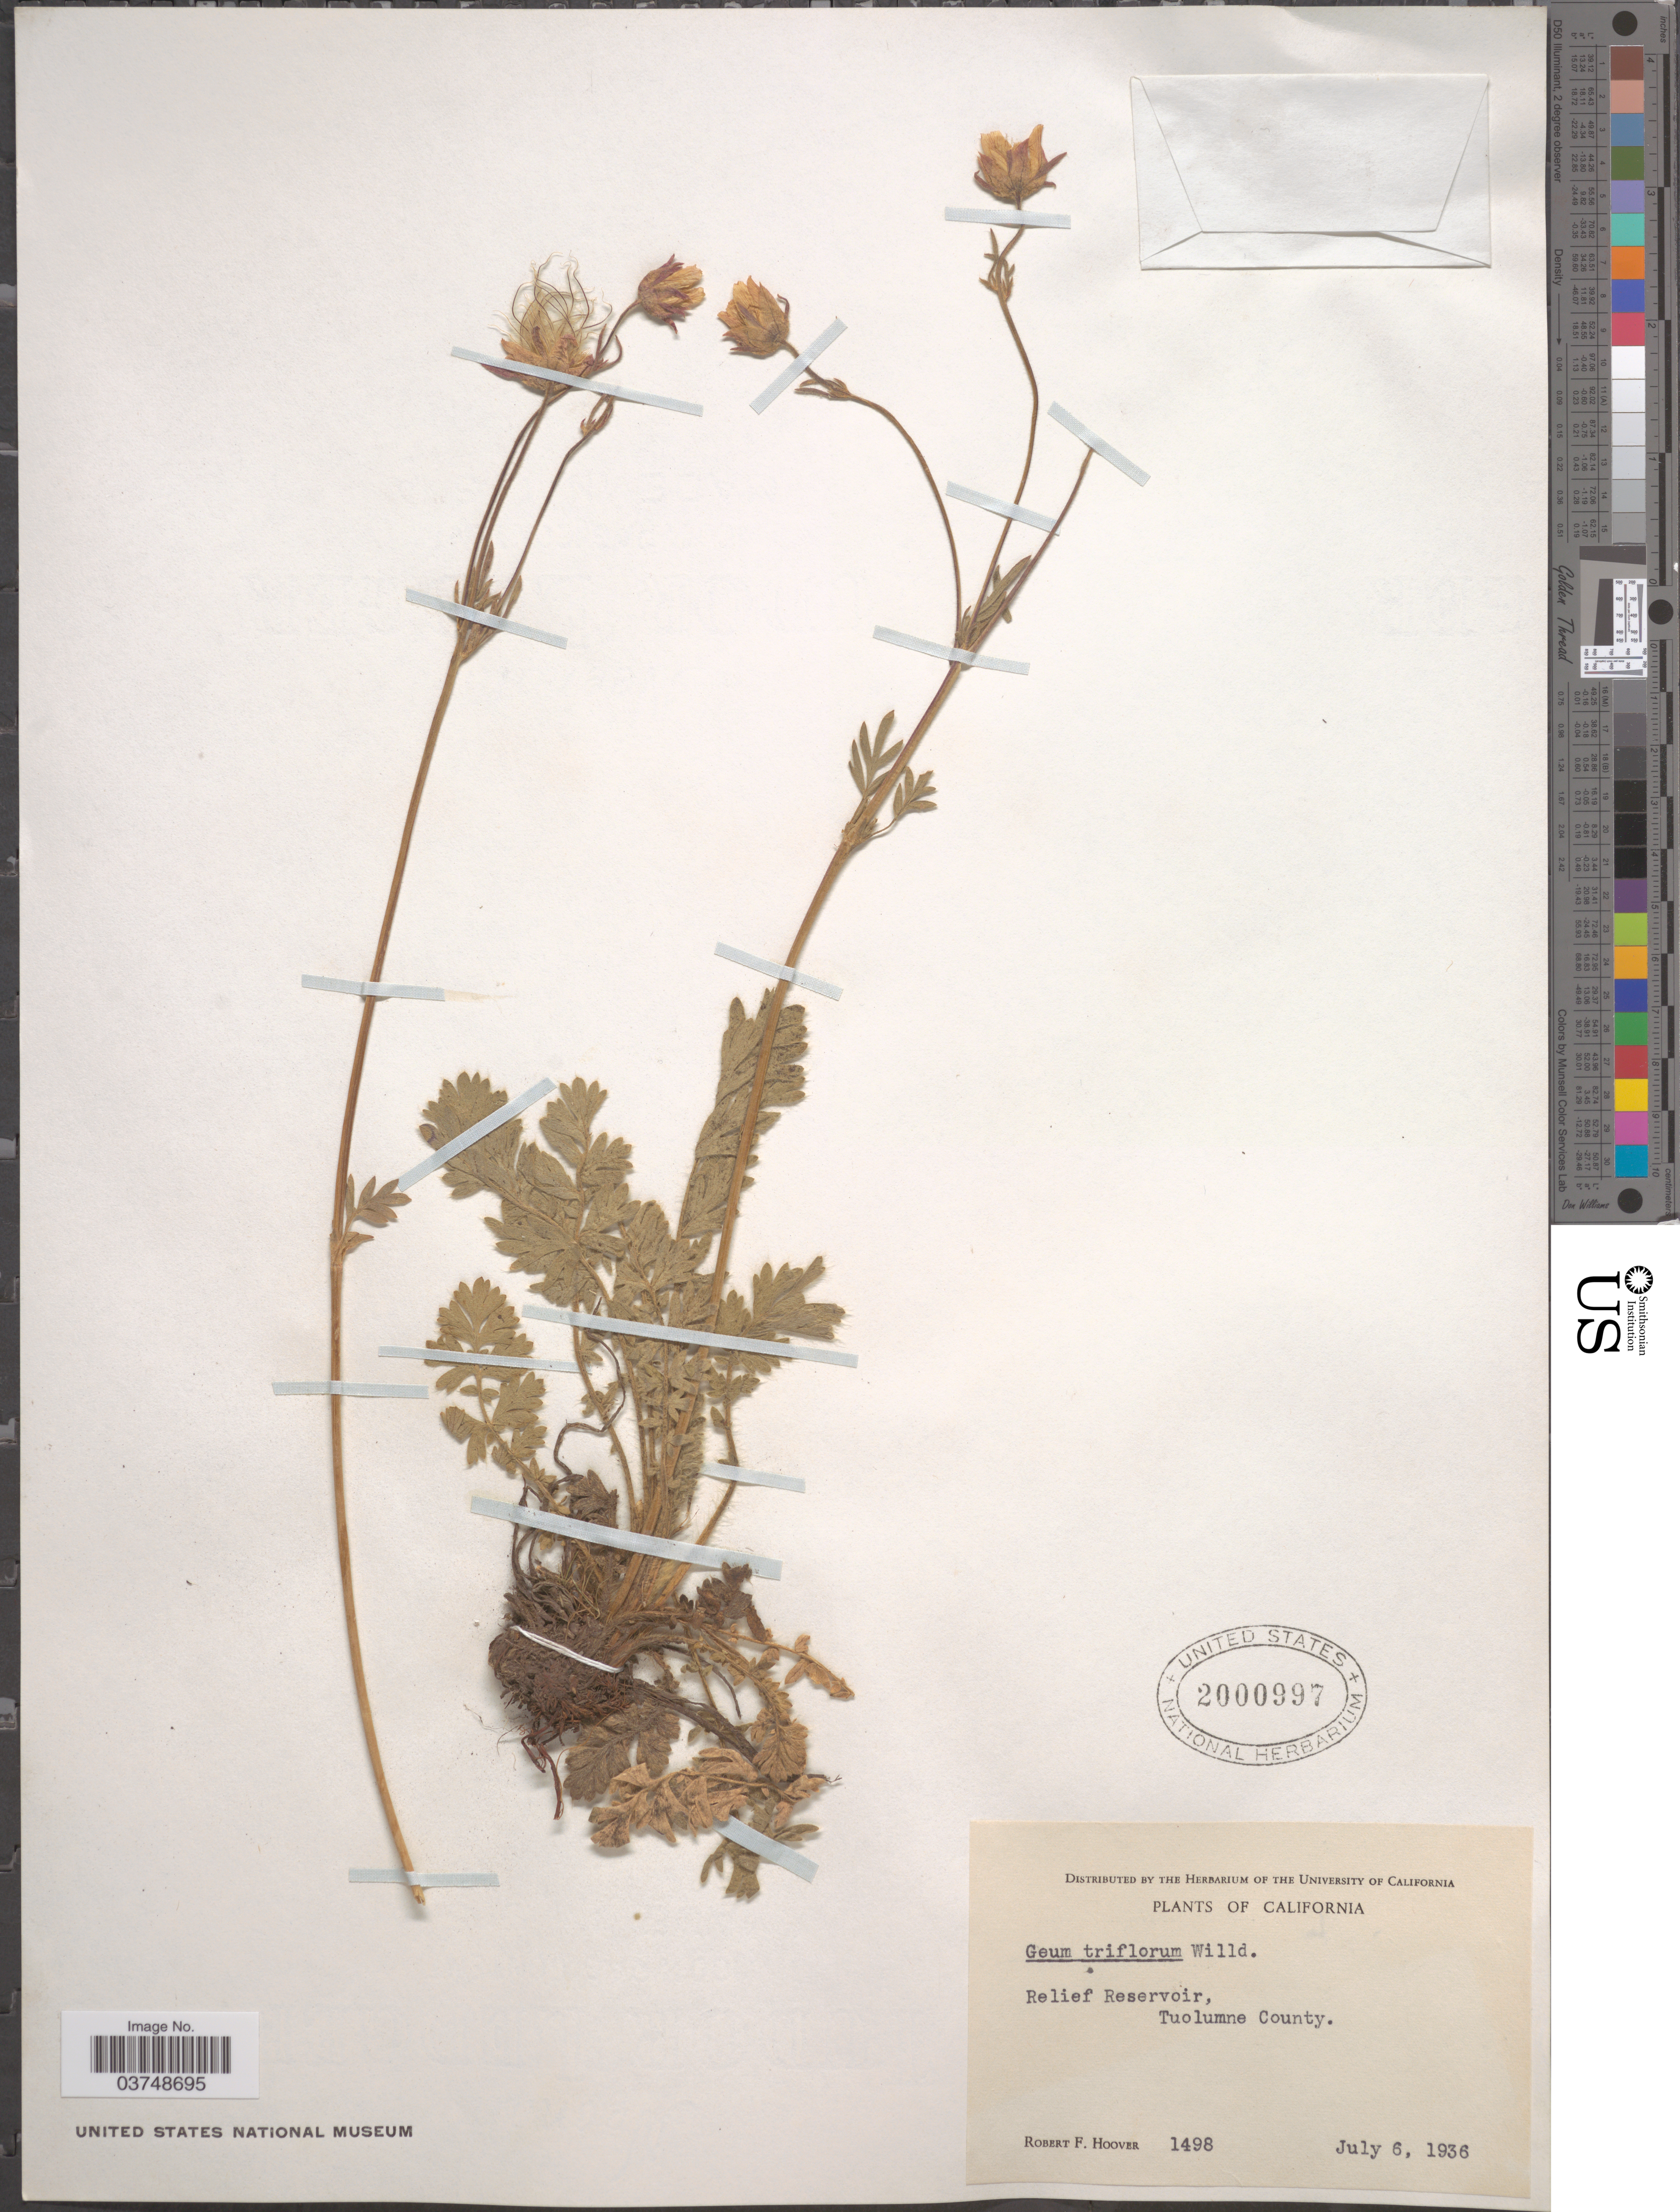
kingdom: Plantae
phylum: Tracheophyta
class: Magnoliopsida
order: Rosales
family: Rosaceae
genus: Geum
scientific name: Geum triflorum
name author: Pursh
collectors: R. F. Hoover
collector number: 1498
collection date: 1936-07-06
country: United States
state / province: California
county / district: Tuolumne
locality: Relief Reservoir, Tuolumne County.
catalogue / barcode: US 2000997